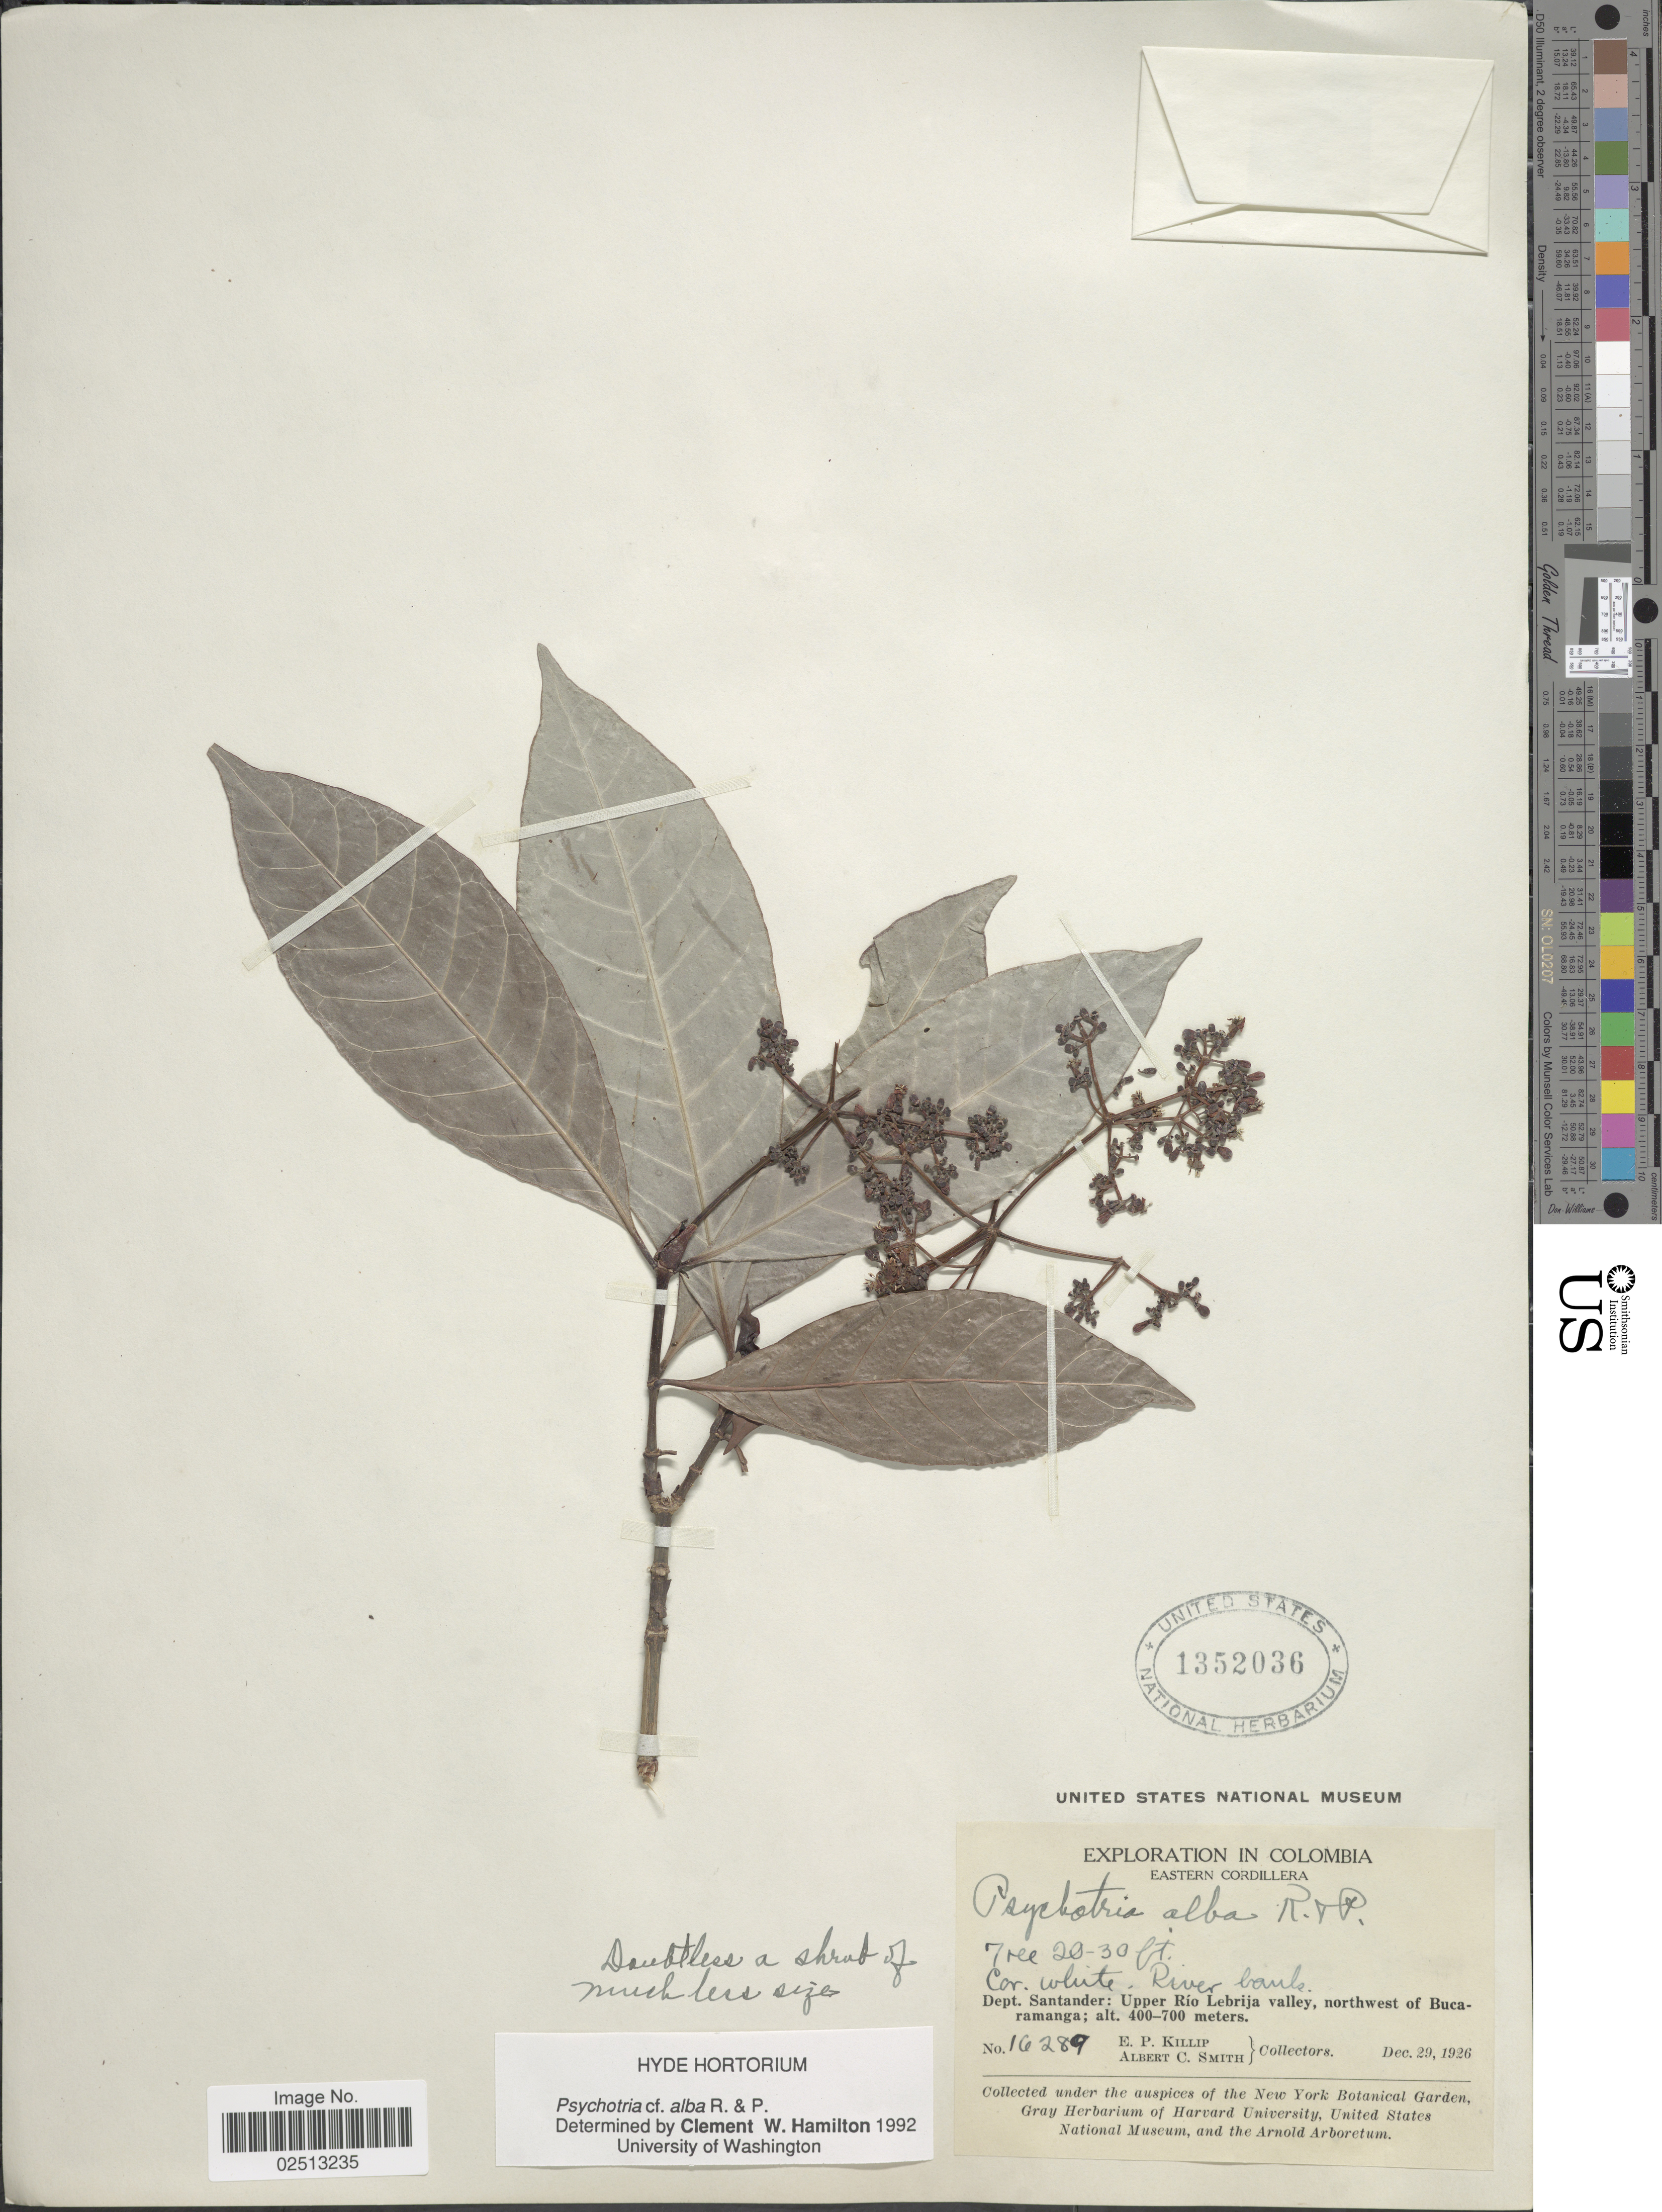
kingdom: Plantae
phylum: Tracheophyta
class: Magnoliopsida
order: Gentianales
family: Rubiaceae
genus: Psychotria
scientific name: Psychotria alba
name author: Ruiz & Pav.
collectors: E. P. Killip & A. C. Smith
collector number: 16289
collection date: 1926-12-29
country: Colombia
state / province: Santander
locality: Eastern Cordillera, Dept. Santander: Upper Rio Lebrija valley, northwest of Buca-ramanga.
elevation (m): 400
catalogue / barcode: US 1352036